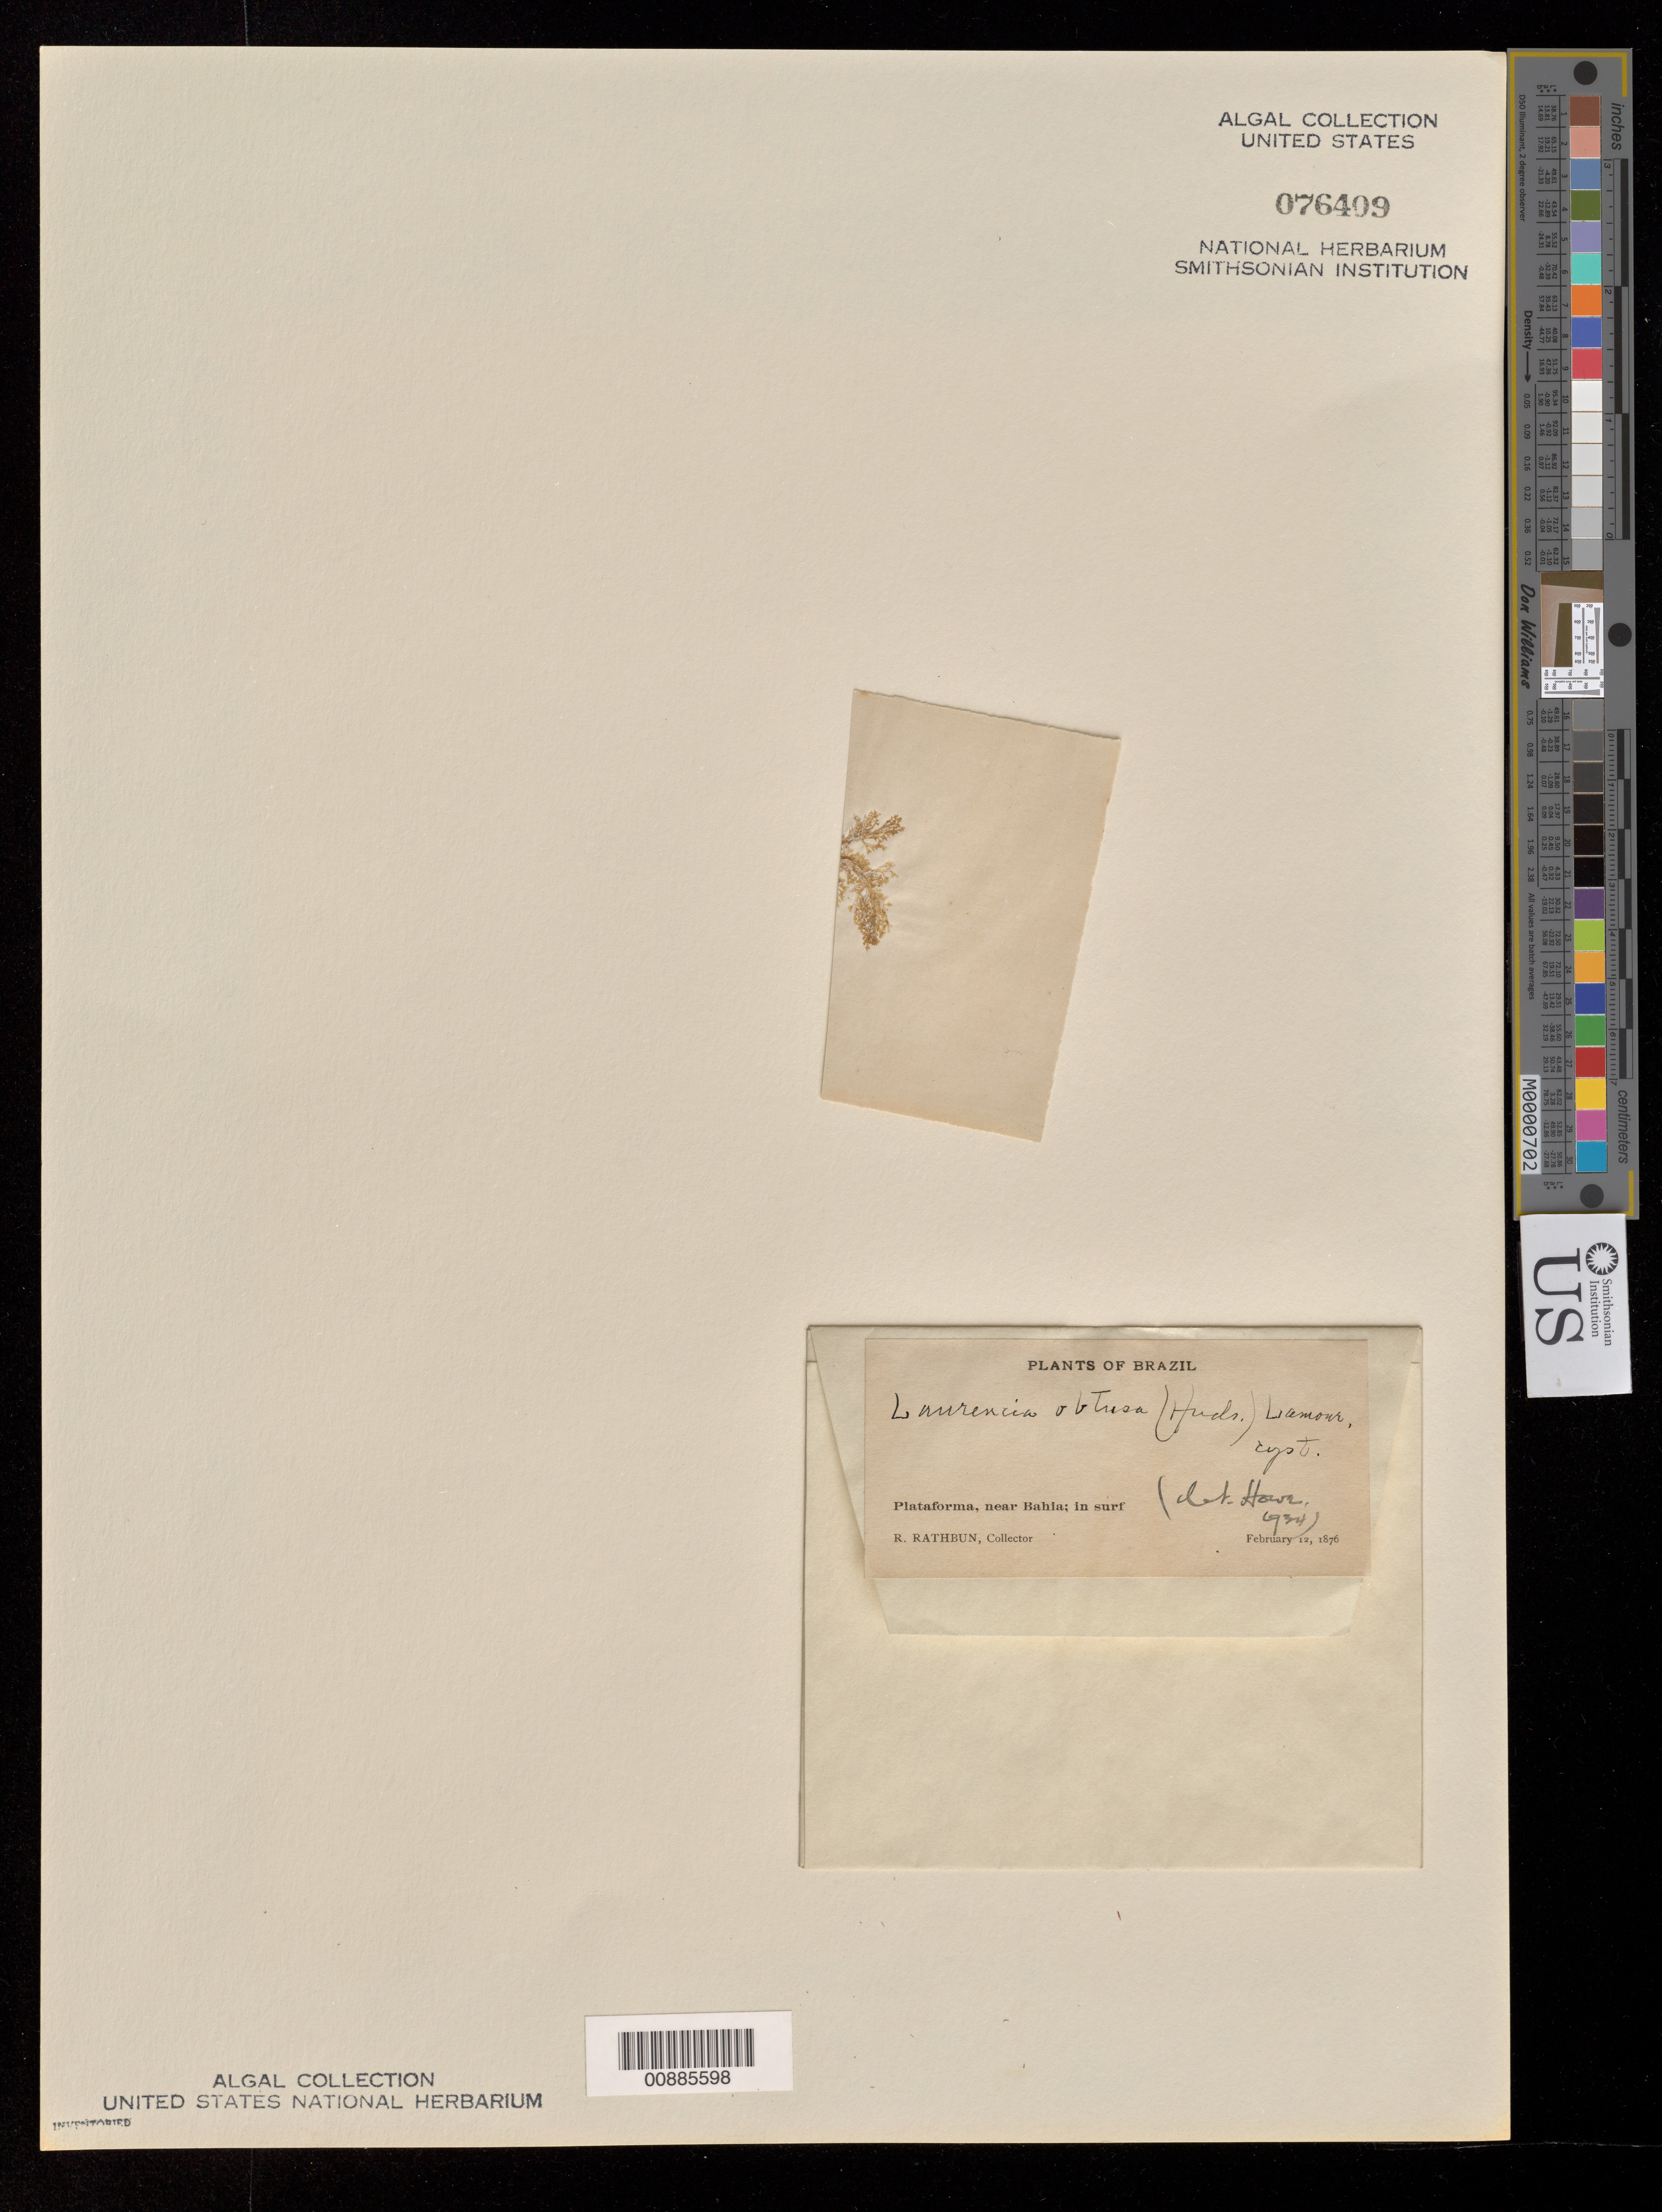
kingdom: Plantae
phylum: Rhodophyta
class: Florideophyceae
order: Ceramiales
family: Rhodomelaceae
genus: Laurencia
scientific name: Laurencia obtusa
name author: (Huds.) J.V.Lamouroux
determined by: Howe, M. A.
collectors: R. Rathbun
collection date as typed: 12 Feb 1876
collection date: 1876-02-12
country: Brazil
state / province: Bahia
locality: Plataforma, near Salvador (Bahia)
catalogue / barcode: US 76409